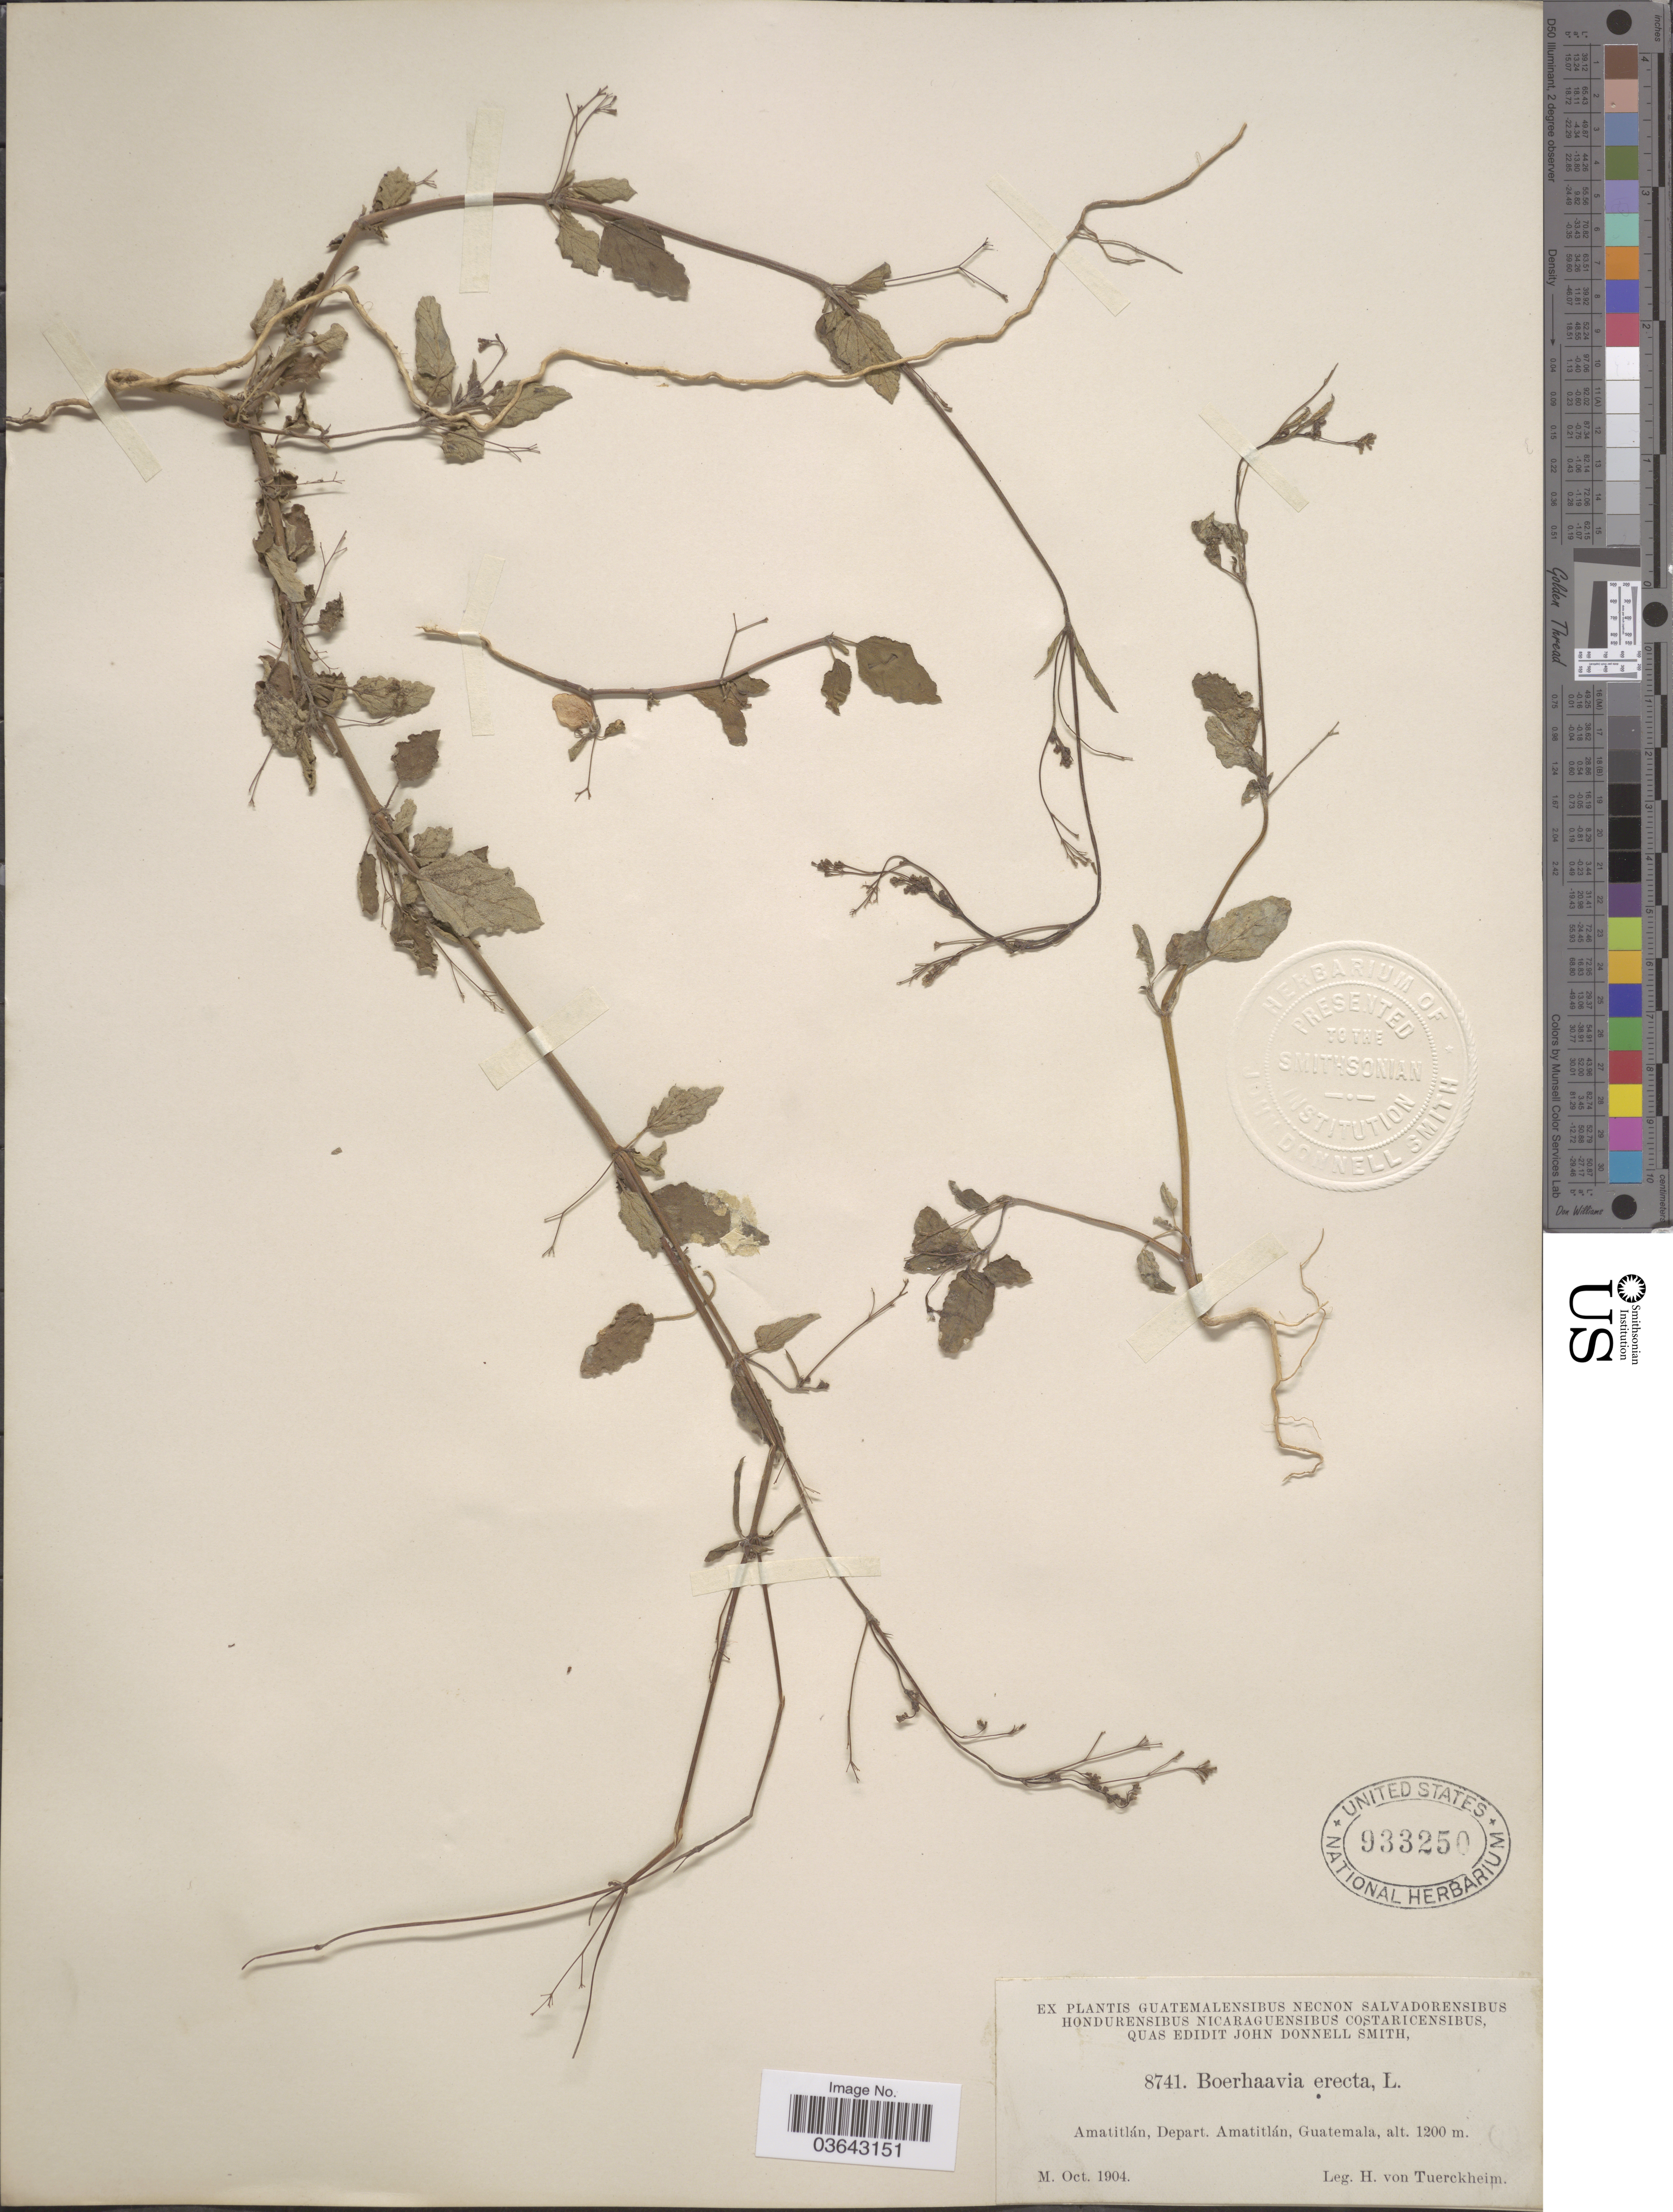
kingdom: Plantae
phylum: Tracheophyta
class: Magnoliopsida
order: Caryophyllales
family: Nyctaginaceae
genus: Boerhavia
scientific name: Boerhavia erecta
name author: L.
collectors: H. von Türckheim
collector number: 8741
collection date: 1904-10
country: Guatemala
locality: Amatitlán, Depart. Amatitlán.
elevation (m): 1200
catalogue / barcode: US 933250